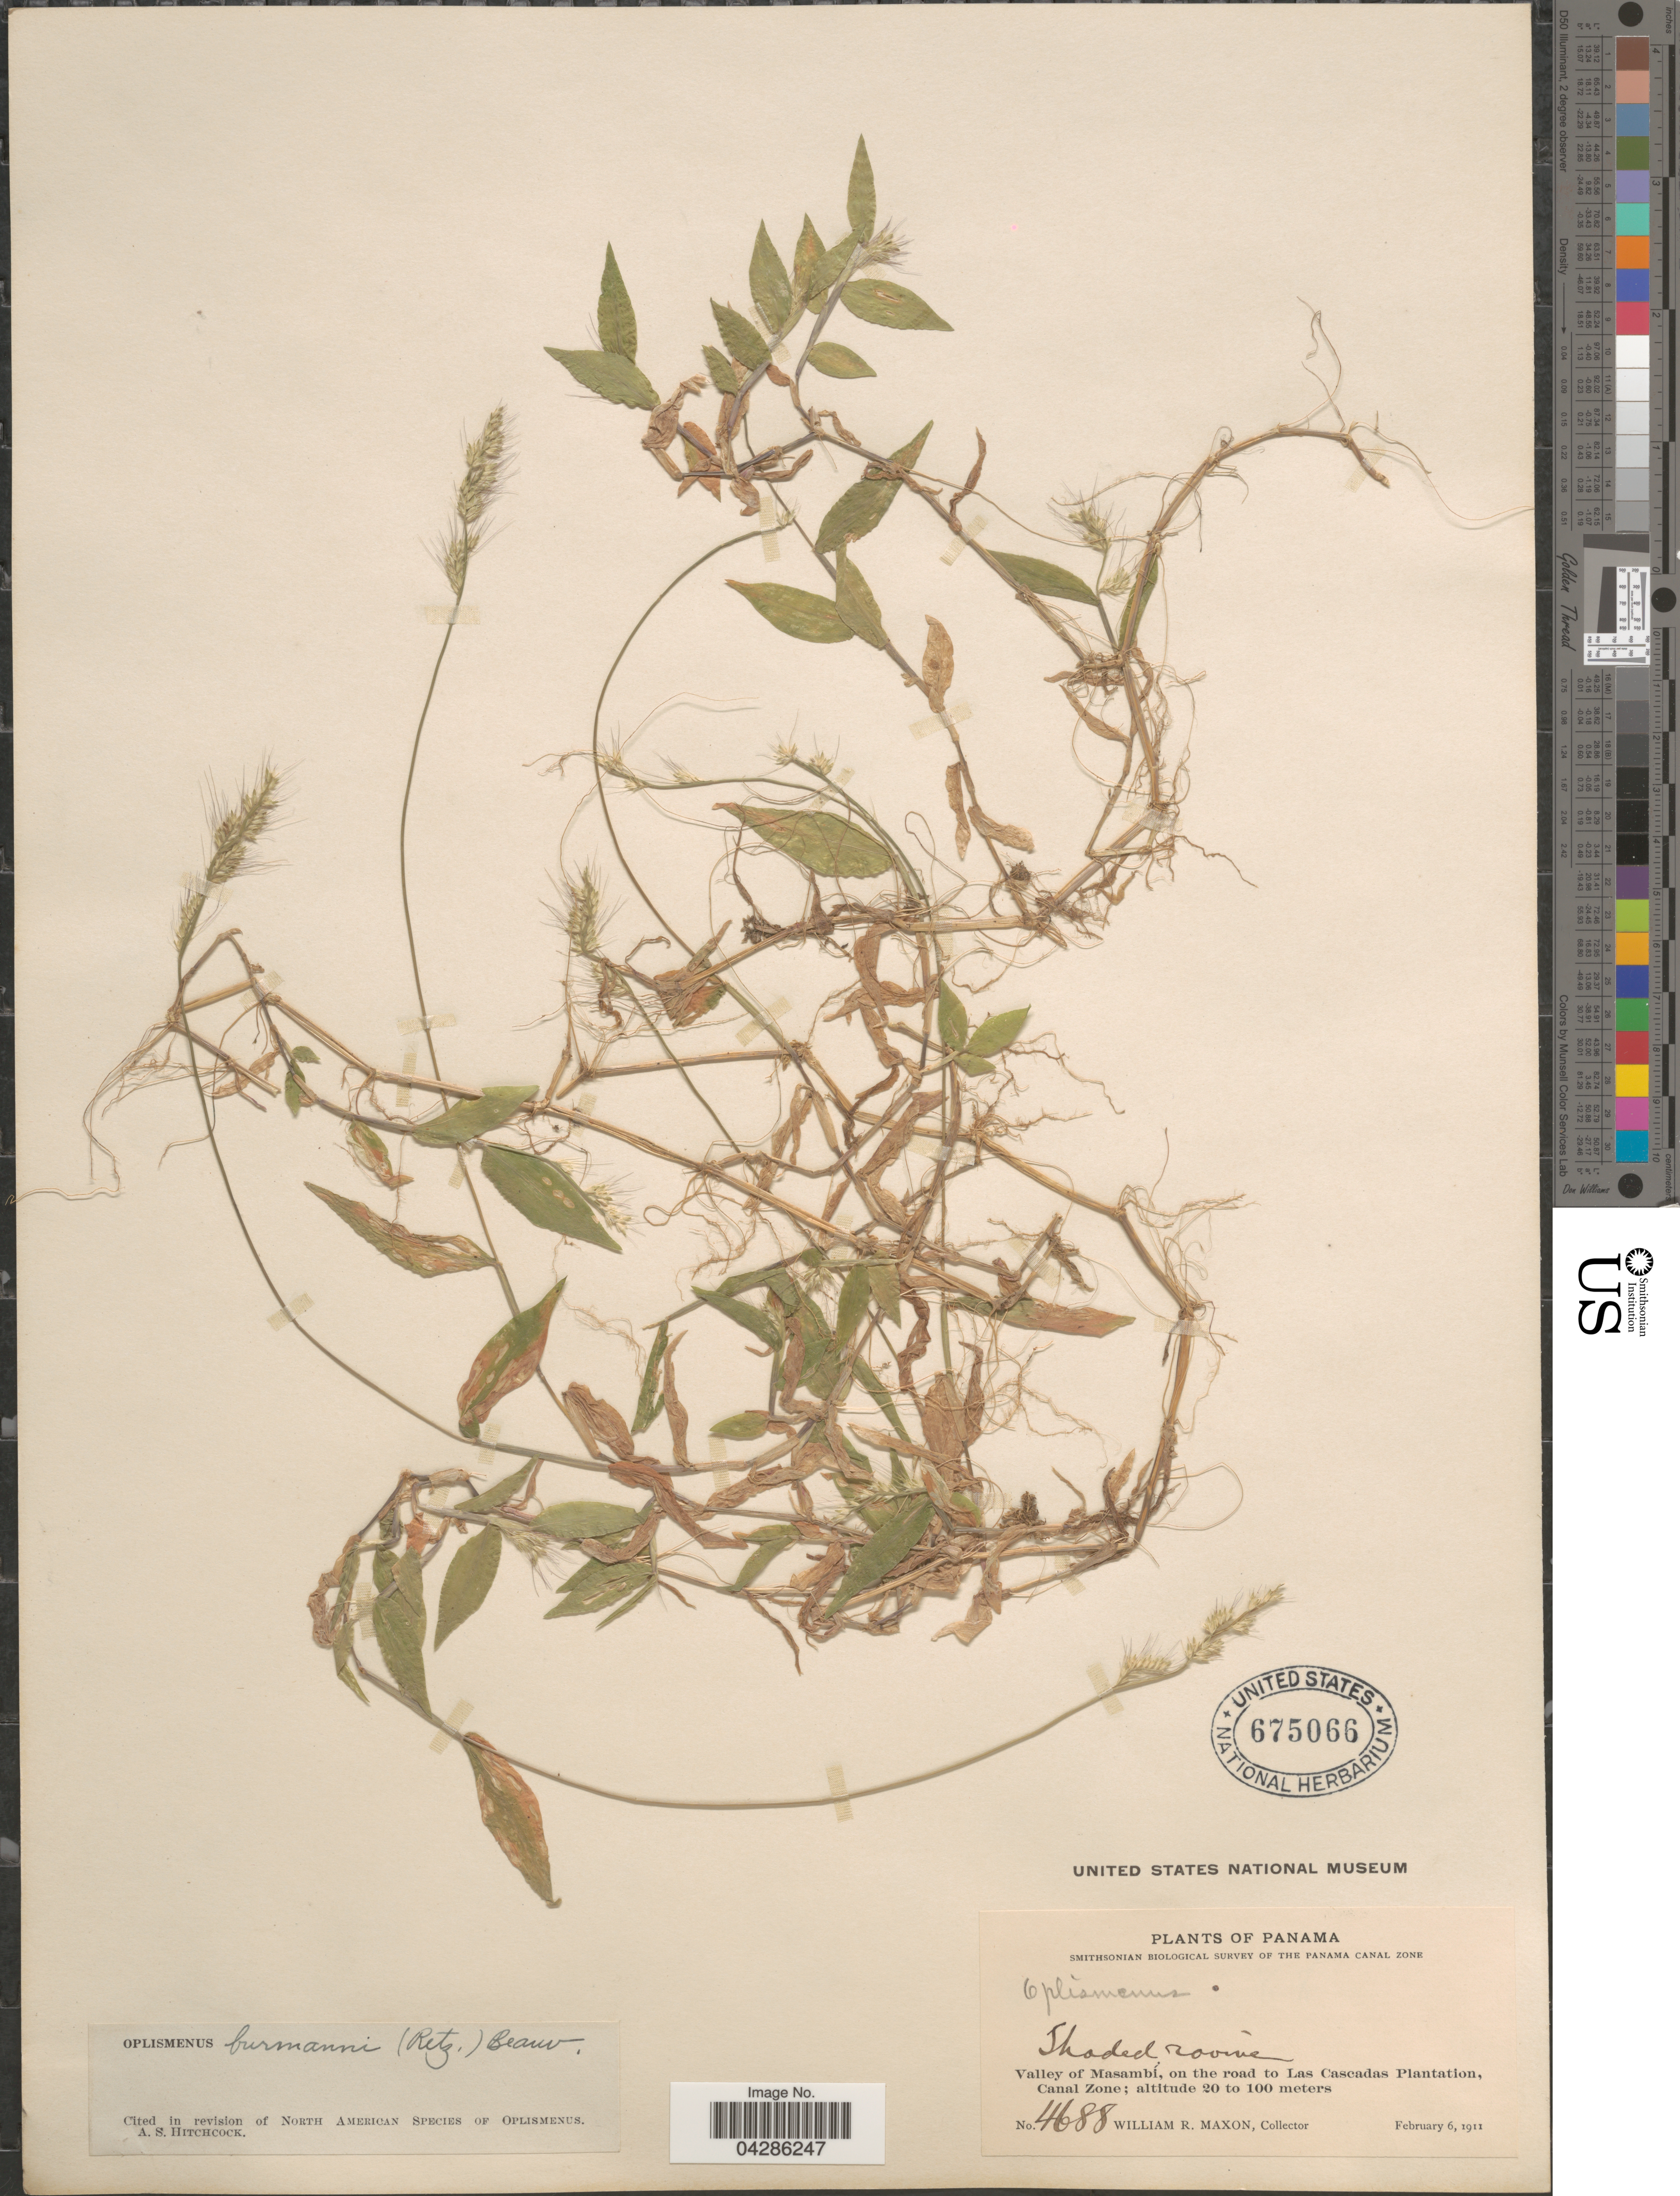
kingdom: Plantae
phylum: Tracheophyta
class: Liliopsida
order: Poales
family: Poaceae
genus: Oplismenus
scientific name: Oplismenus burmannii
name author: (Retz.) P. Beauv.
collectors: W. R. Maxon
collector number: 4688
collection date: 1911-02-06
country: Panama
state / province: Colón / Panamá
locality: Smithsonian Biological Survey of The Panama Canal Zone. Shaded ravine. Valley of Masambí, on the road to Las Cascadas Plantation, Canal Zone.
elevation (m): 20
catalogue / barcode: US 675066